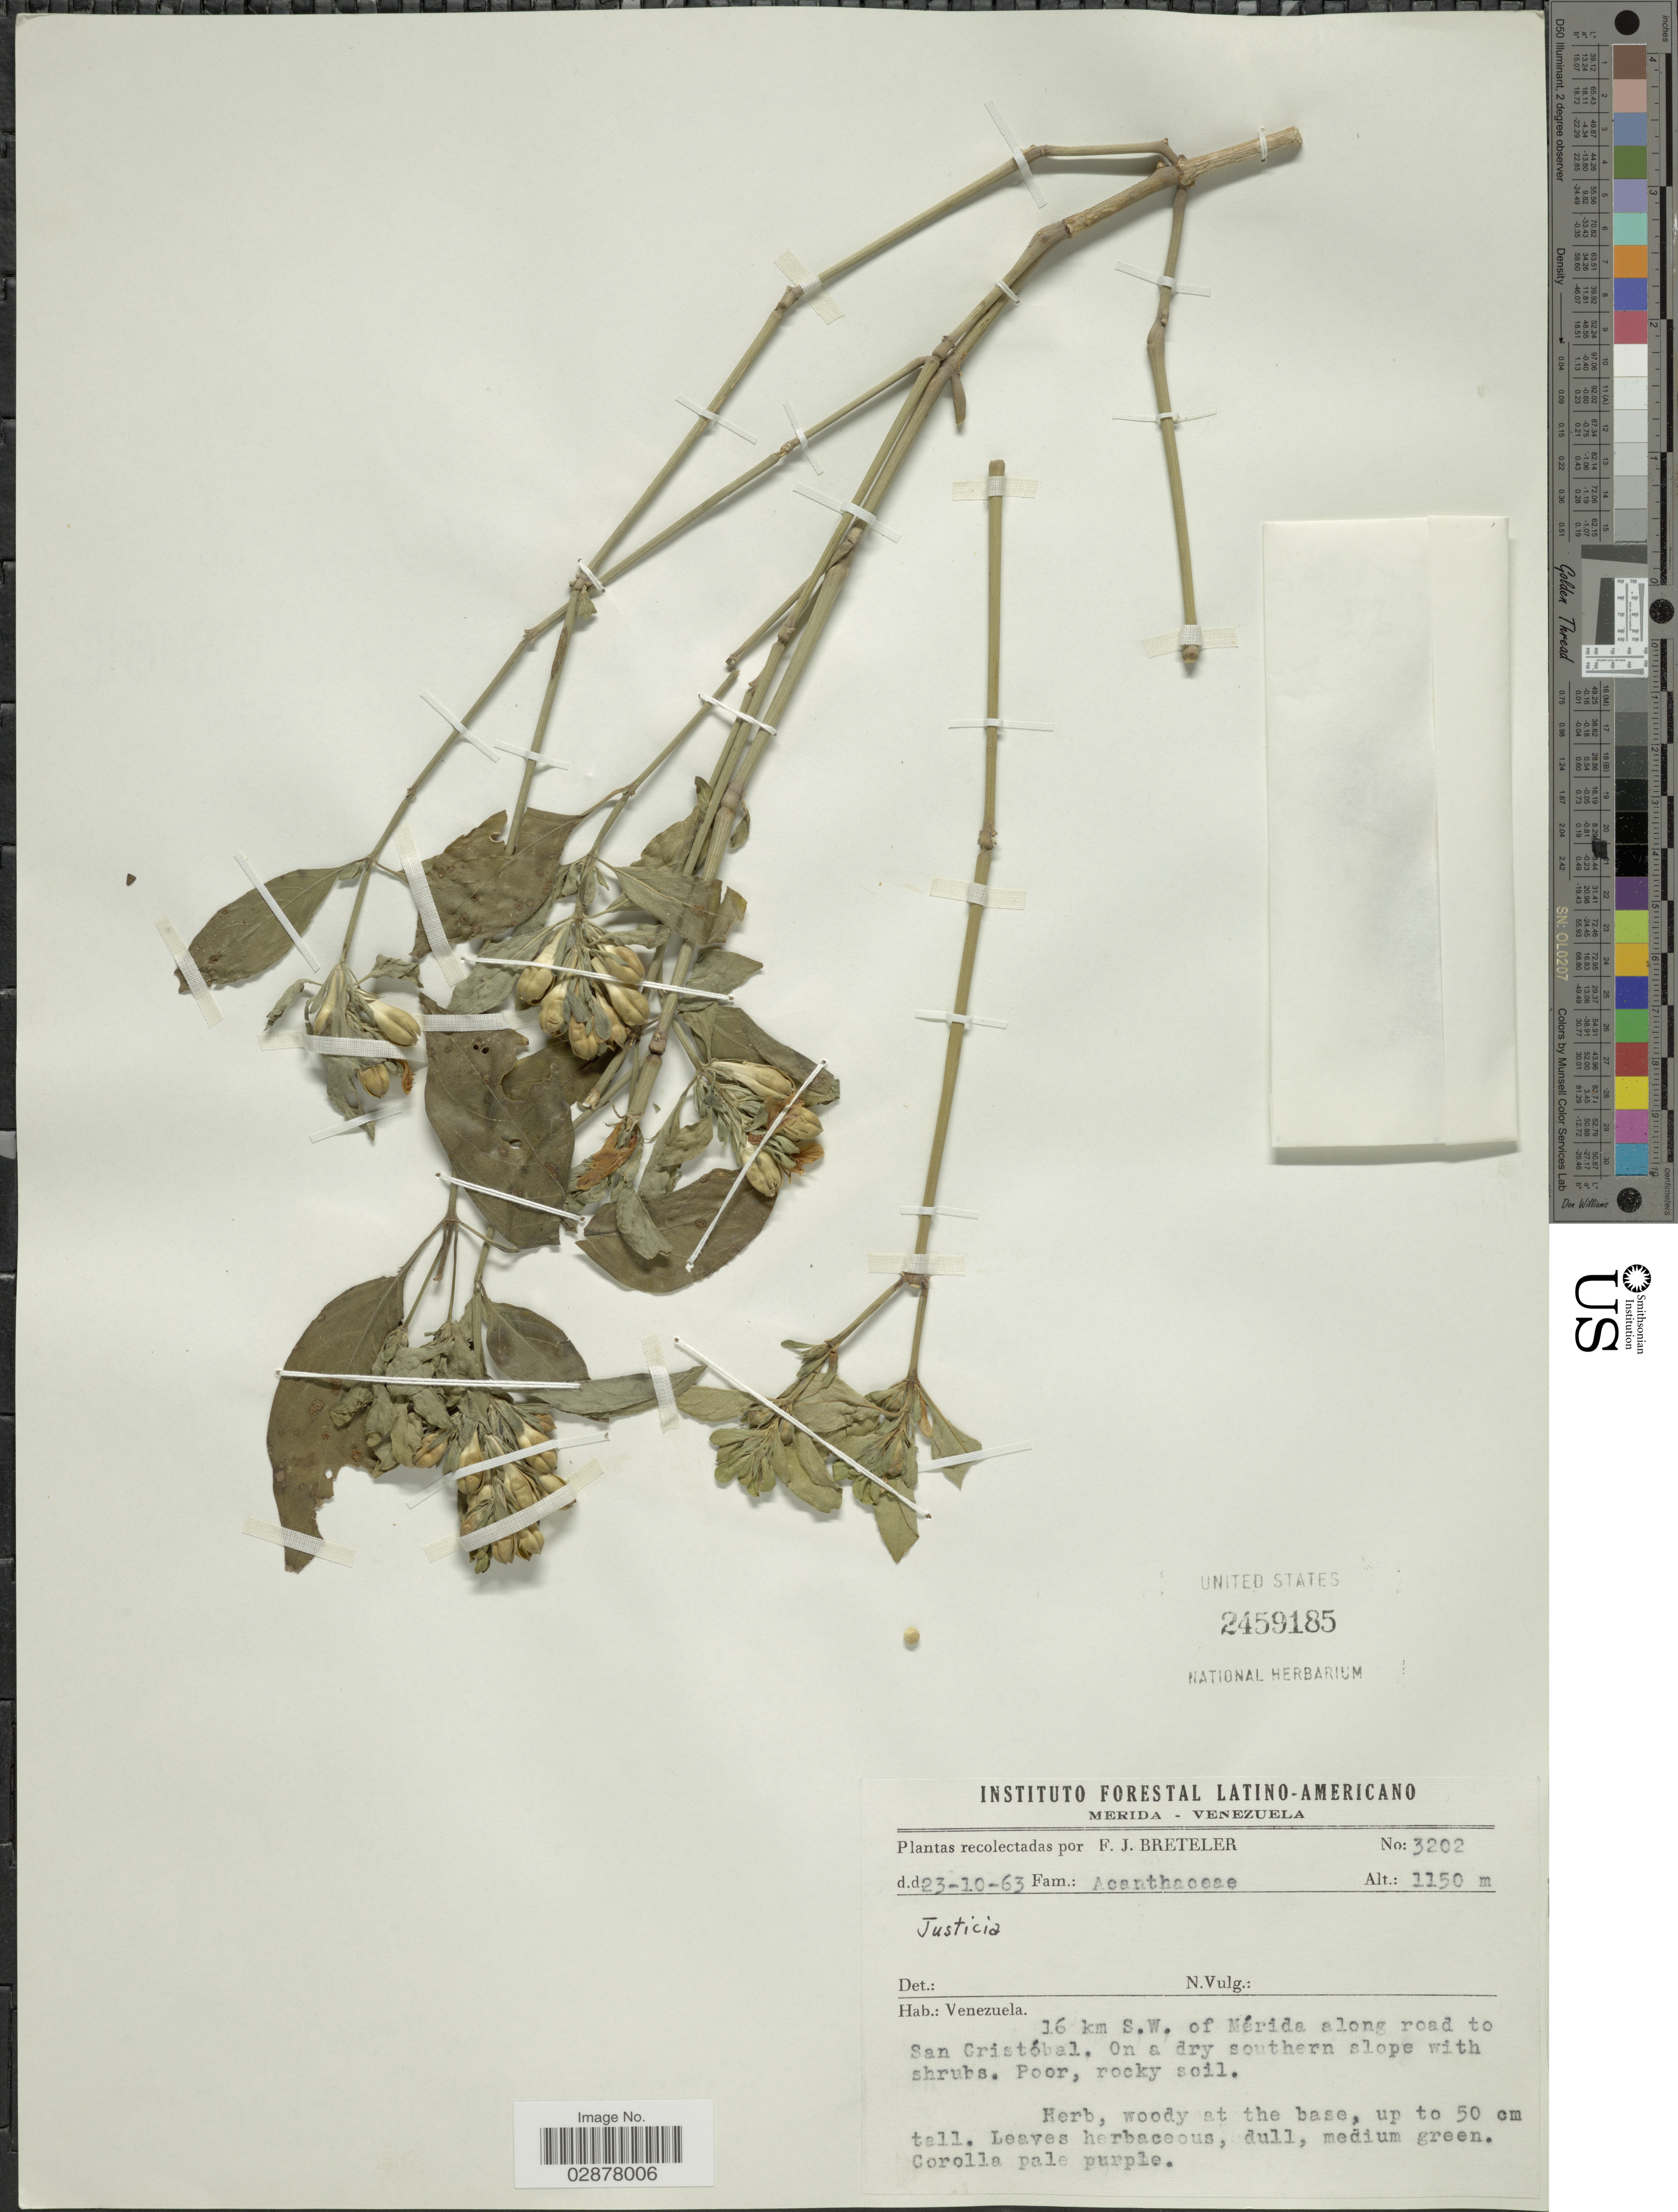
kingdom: Plantae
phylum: Tracheophyta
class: Magnoliopsida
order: Lamiales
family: Acanthaceae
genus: Justicia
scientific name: Justicia carthaginensis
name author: Jacq.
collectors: F. J. Breteler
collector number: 3202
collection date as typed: Transcribed d/m/y: 23/10/63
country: Venezuela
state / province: Mérida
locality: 16 km SW of Mérida along road to San Cristóbal.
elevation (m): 1150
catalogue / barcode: US 2459185